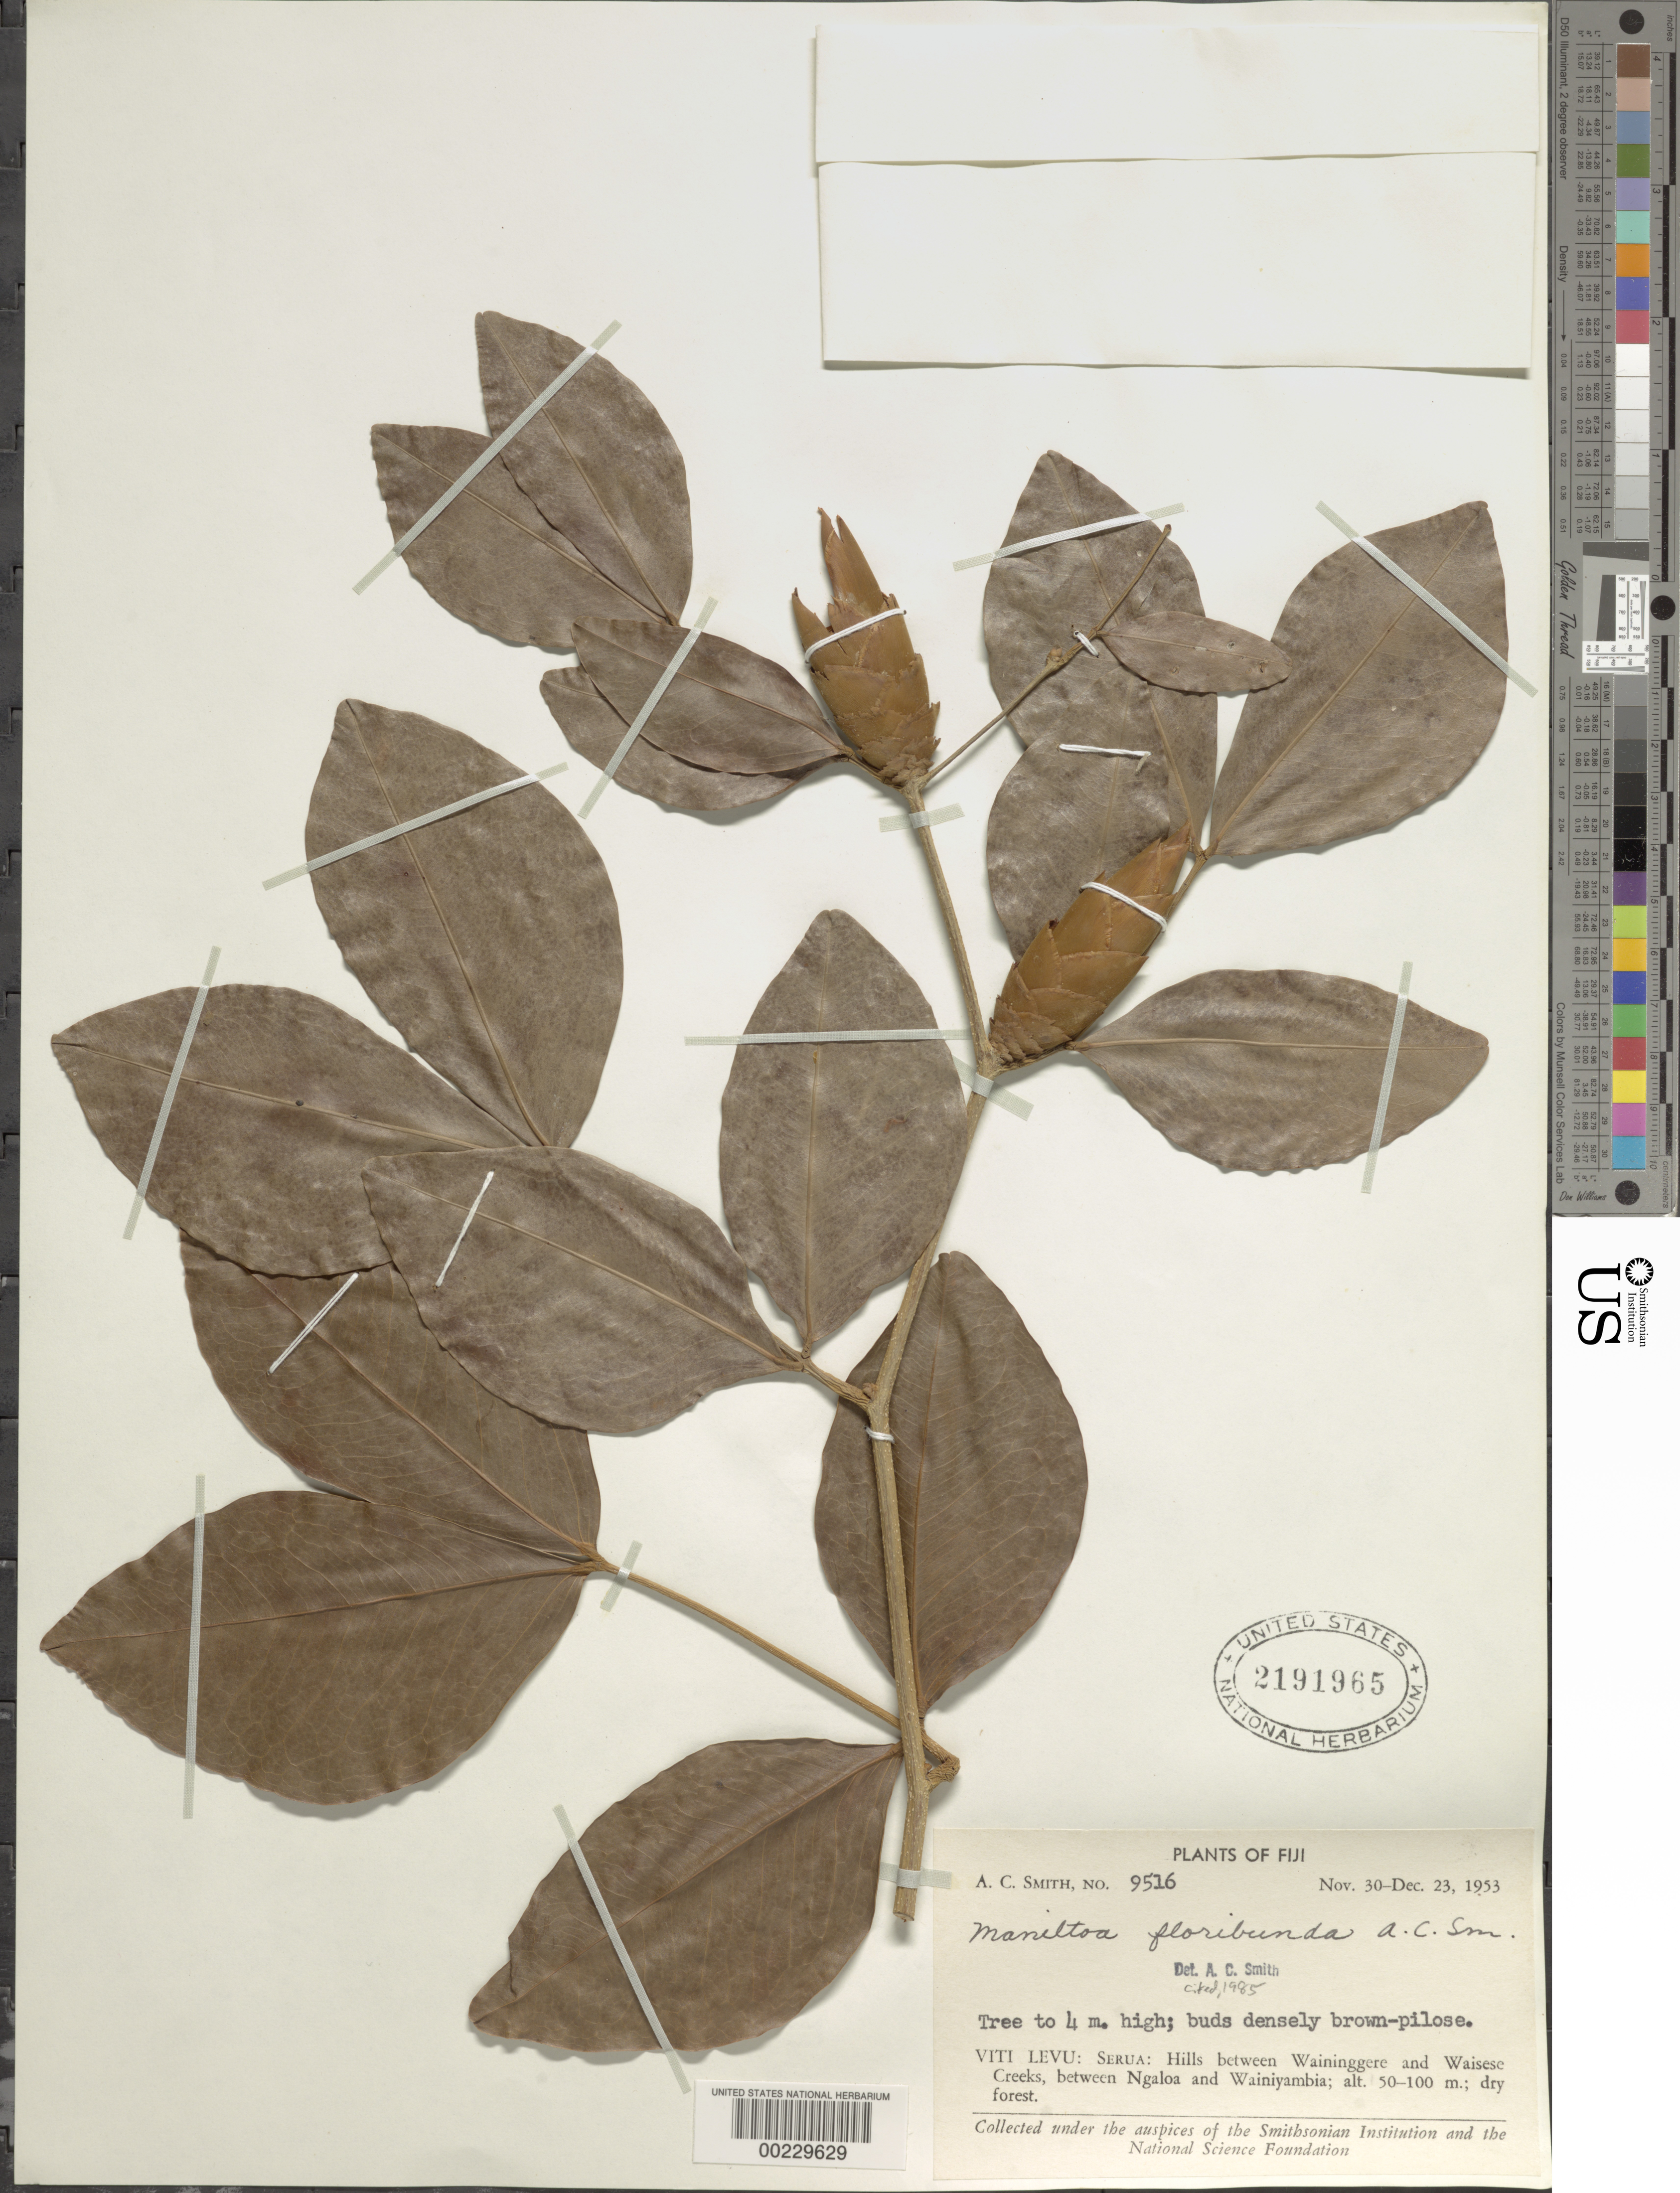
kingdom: Plantae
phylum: Tracheophyta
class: Magnoliopsida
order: Fabales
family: Fabaceae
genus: Maniltoa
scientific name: Maniltoa floribunda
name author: A.C. Sm.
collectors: A. C. Smith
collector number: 9516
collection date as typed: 30 Nov 1953 to 23 Dec 1953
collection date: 1953-11-30/1953-12-23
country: Fiji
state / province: Central Division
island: Viti Levu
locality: Serua Prov.: hills between waininggere and waisese creeks, between ngaloa and wainiyambia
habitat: Dry forest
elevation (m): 50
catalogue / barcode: US 2191965